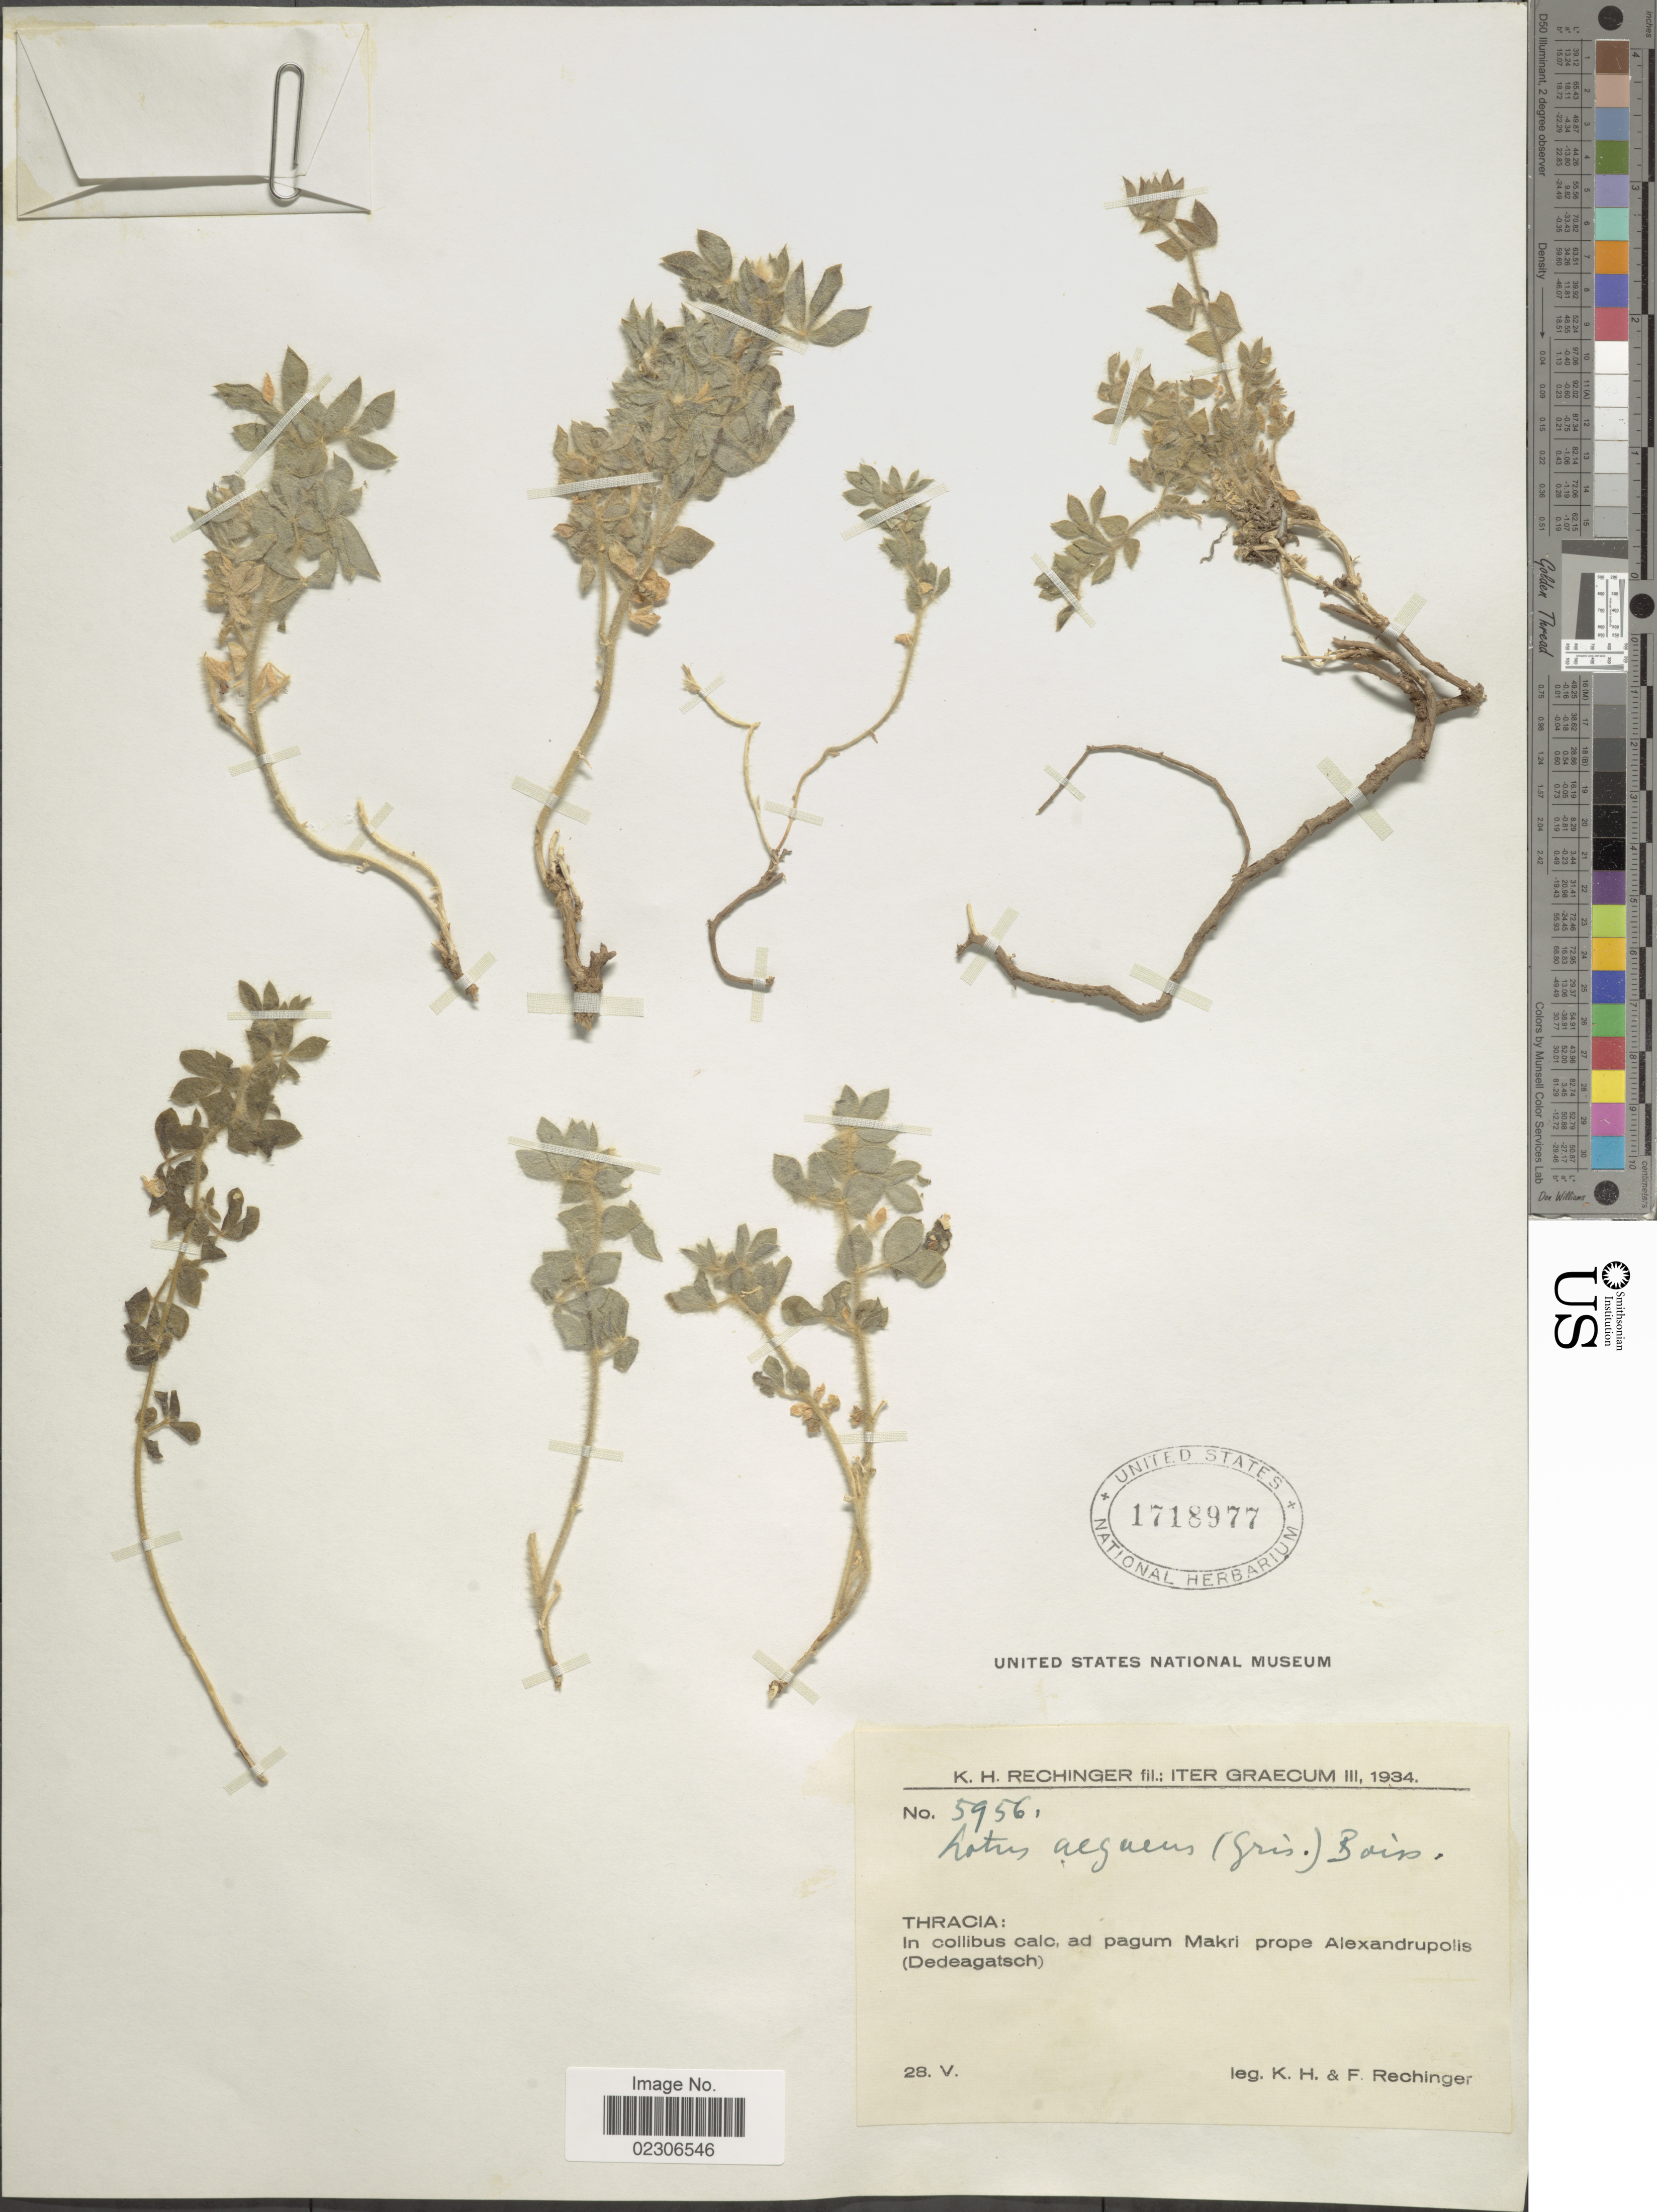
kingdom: Plantae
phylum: Tracheophyta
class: Magnoliopsida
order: Fabales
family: Fabaceae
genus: Lotus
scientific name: Lotus aegaeus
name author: (Griseb.) Boiss.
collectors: K. H. Rechinger & F. Rechinger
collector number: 5956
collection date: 1934-05-28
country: Greece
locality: Thracia: In collibus calc, ad pagum Makri prope Alexandrupolis (Dedeagatsch)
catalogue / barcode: US 1718977